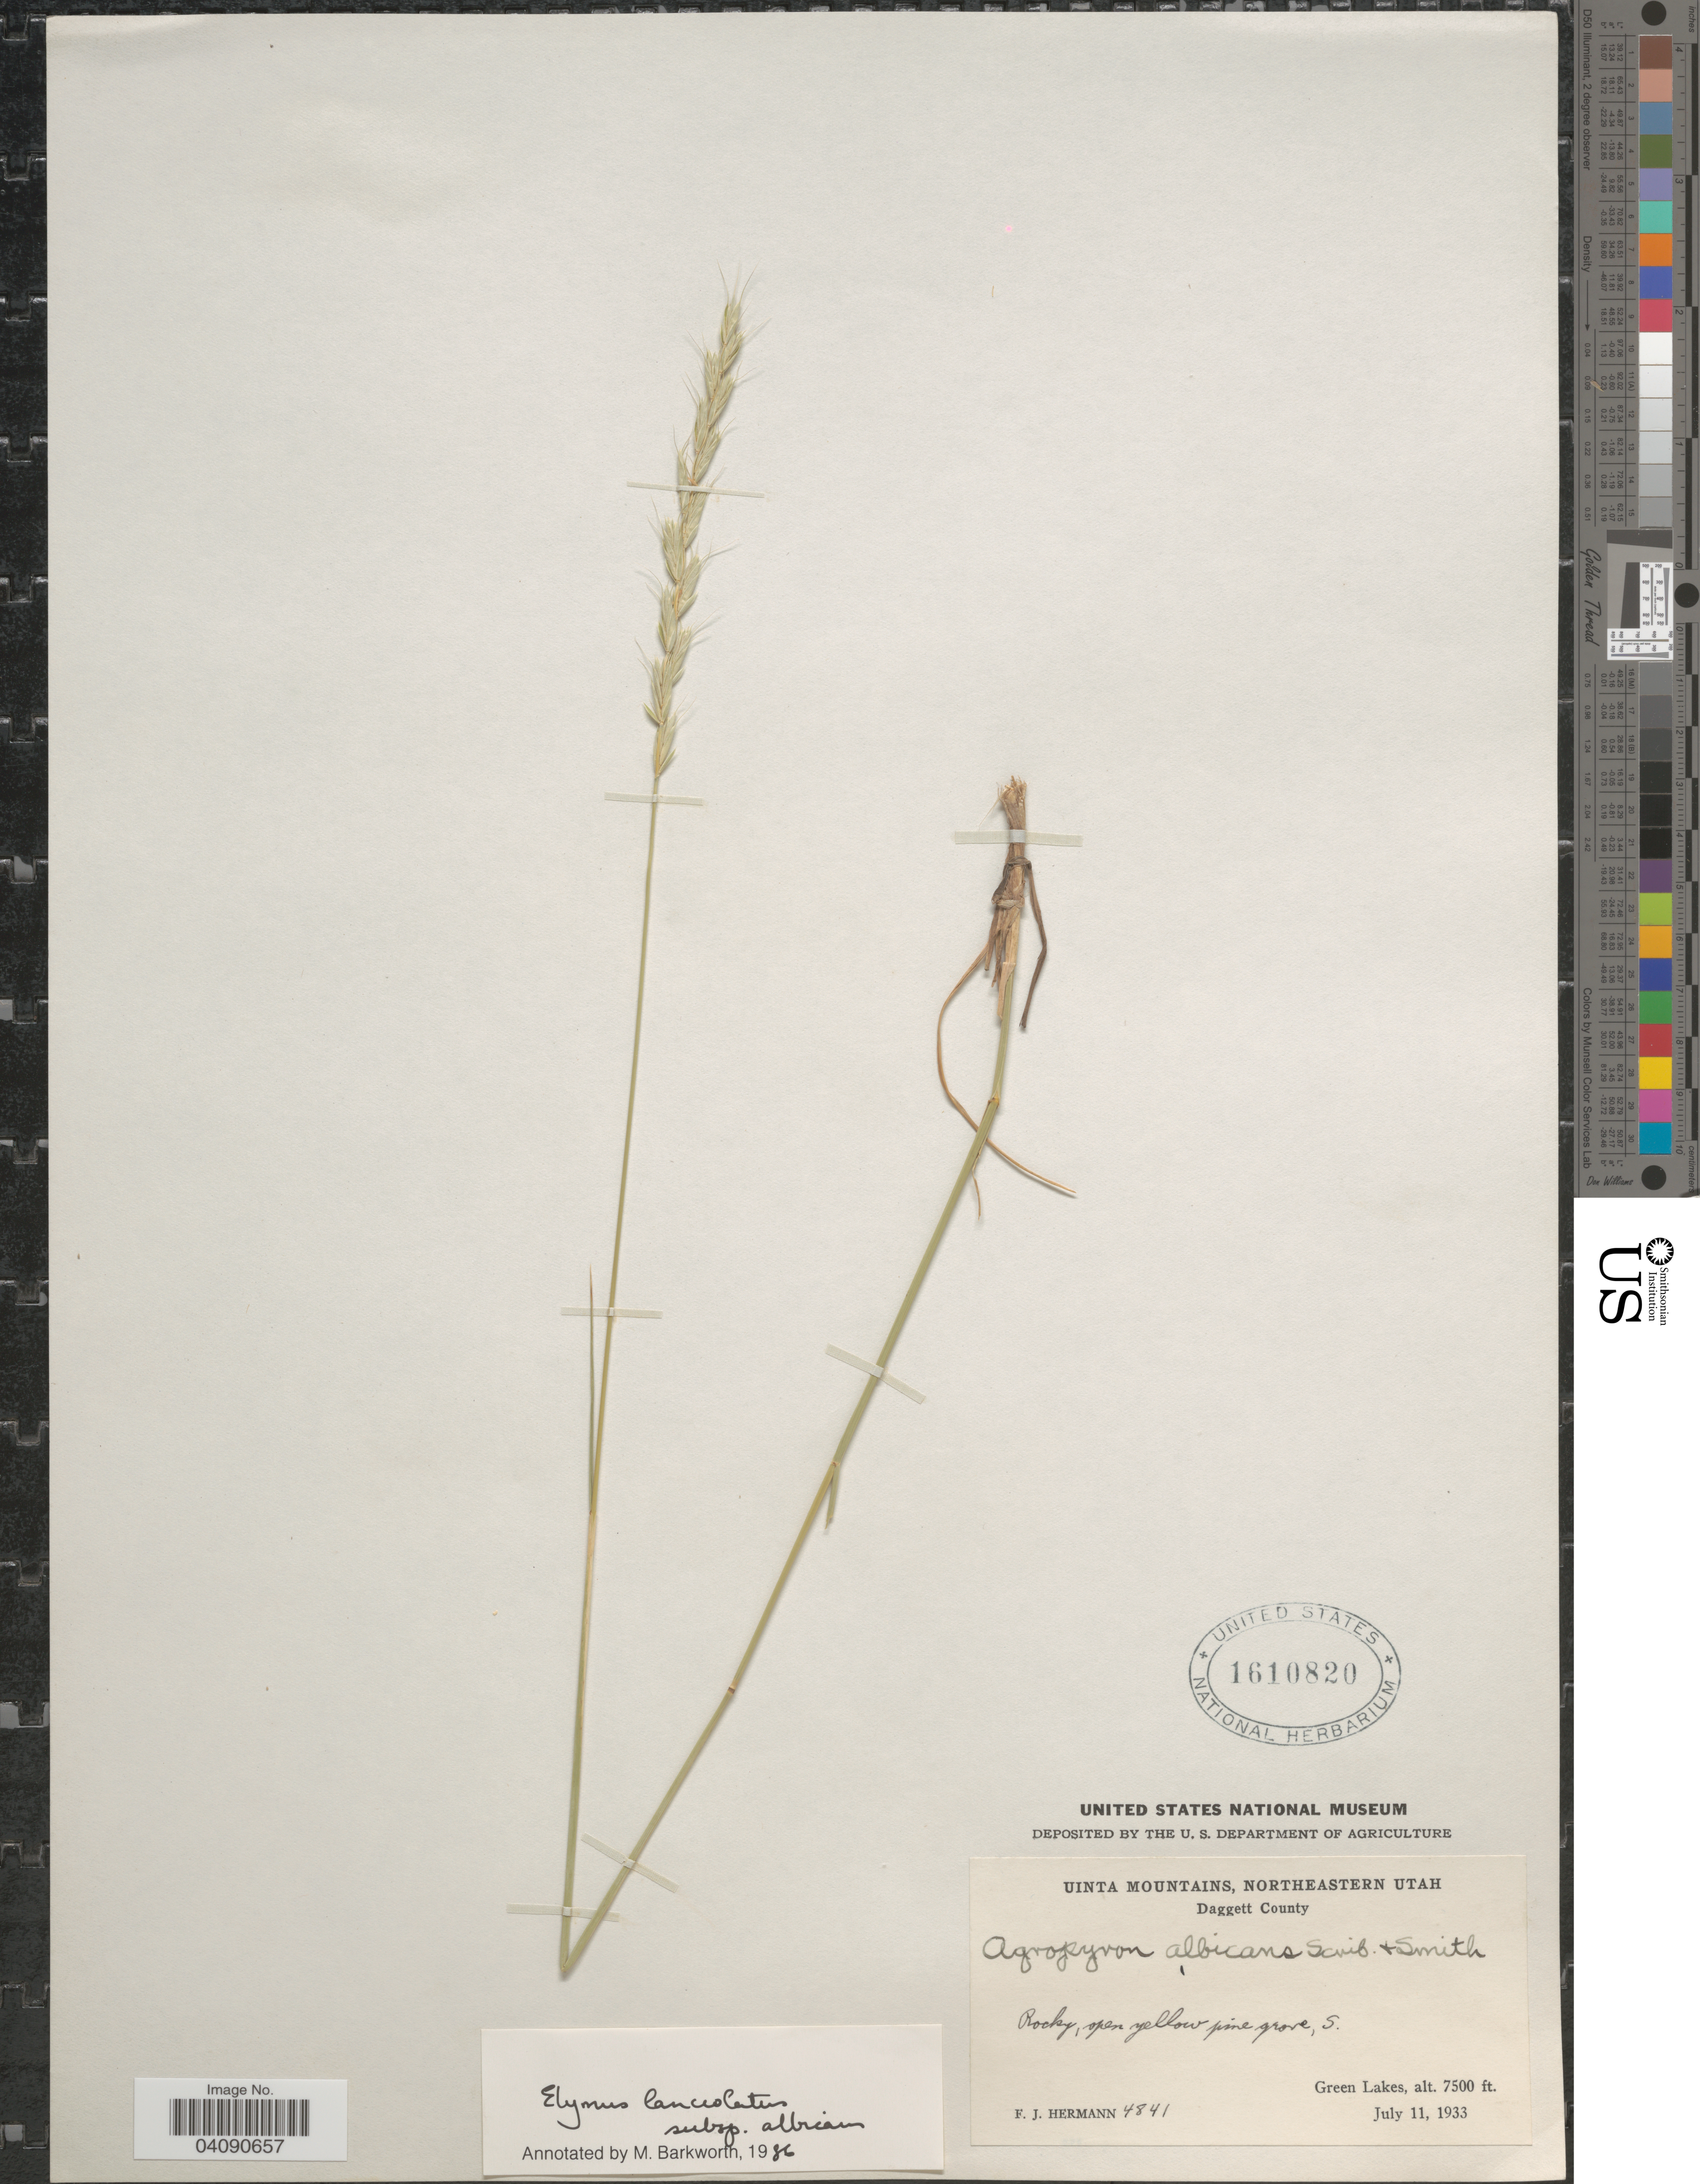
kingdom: Plantae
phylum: Tracheophyta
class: Liliopsida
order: Poales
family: Poaceae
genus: Elymus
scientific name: Elymus albicans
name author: (Scribn. & J.G. Sm.) Á. Löve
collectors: F. J. Hermann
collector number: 4841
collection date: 1933-07-11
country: United States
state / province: Utah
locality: Uinta Mountains, Northeastern Utah. Daggett County. Rocky, open yellow pine grove, S. Green Lakes.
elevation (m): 2286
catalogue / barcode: US 1610820